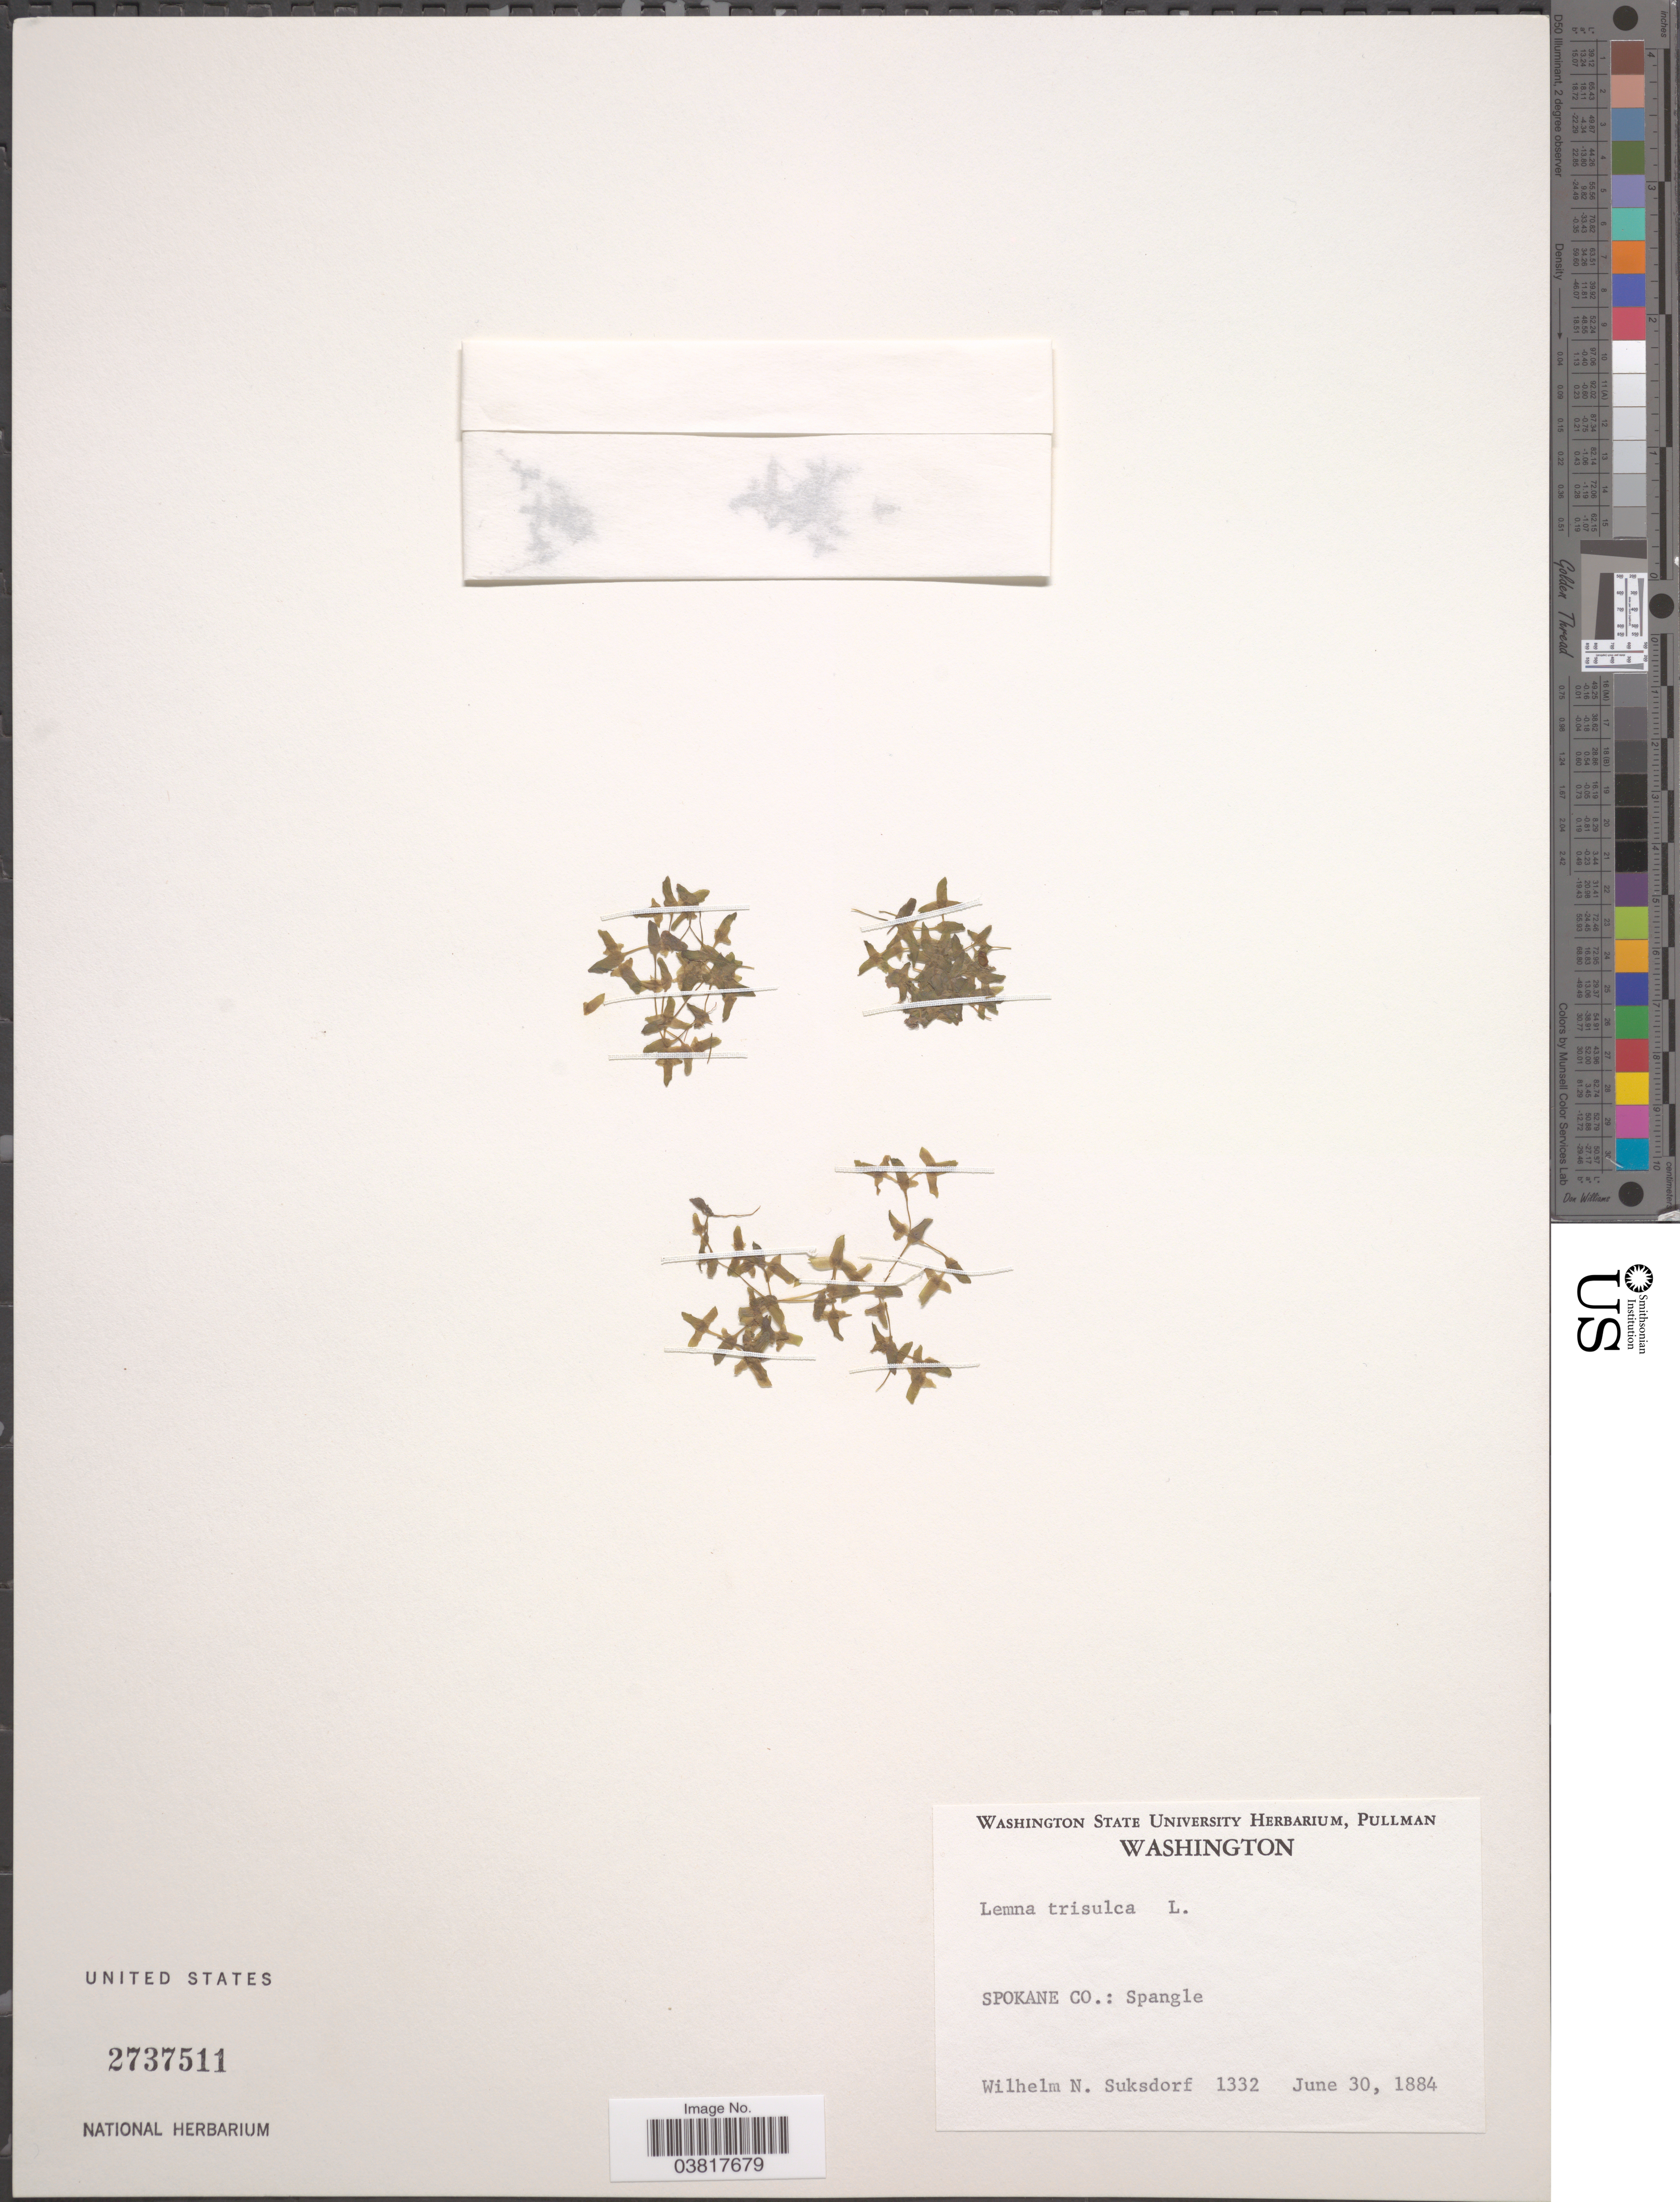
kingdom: Plantae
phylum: Tracheophyta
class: Liliopsida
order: Alismatales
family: Araceae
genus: Lemna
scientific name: Lemna trisulca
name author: L.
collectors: W. N. Suksdorf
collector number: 1332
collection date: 1884-06-30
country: United States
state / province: Washington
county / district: Spokane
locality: Spokane Co.: Spangle.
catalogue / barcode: US 2737511